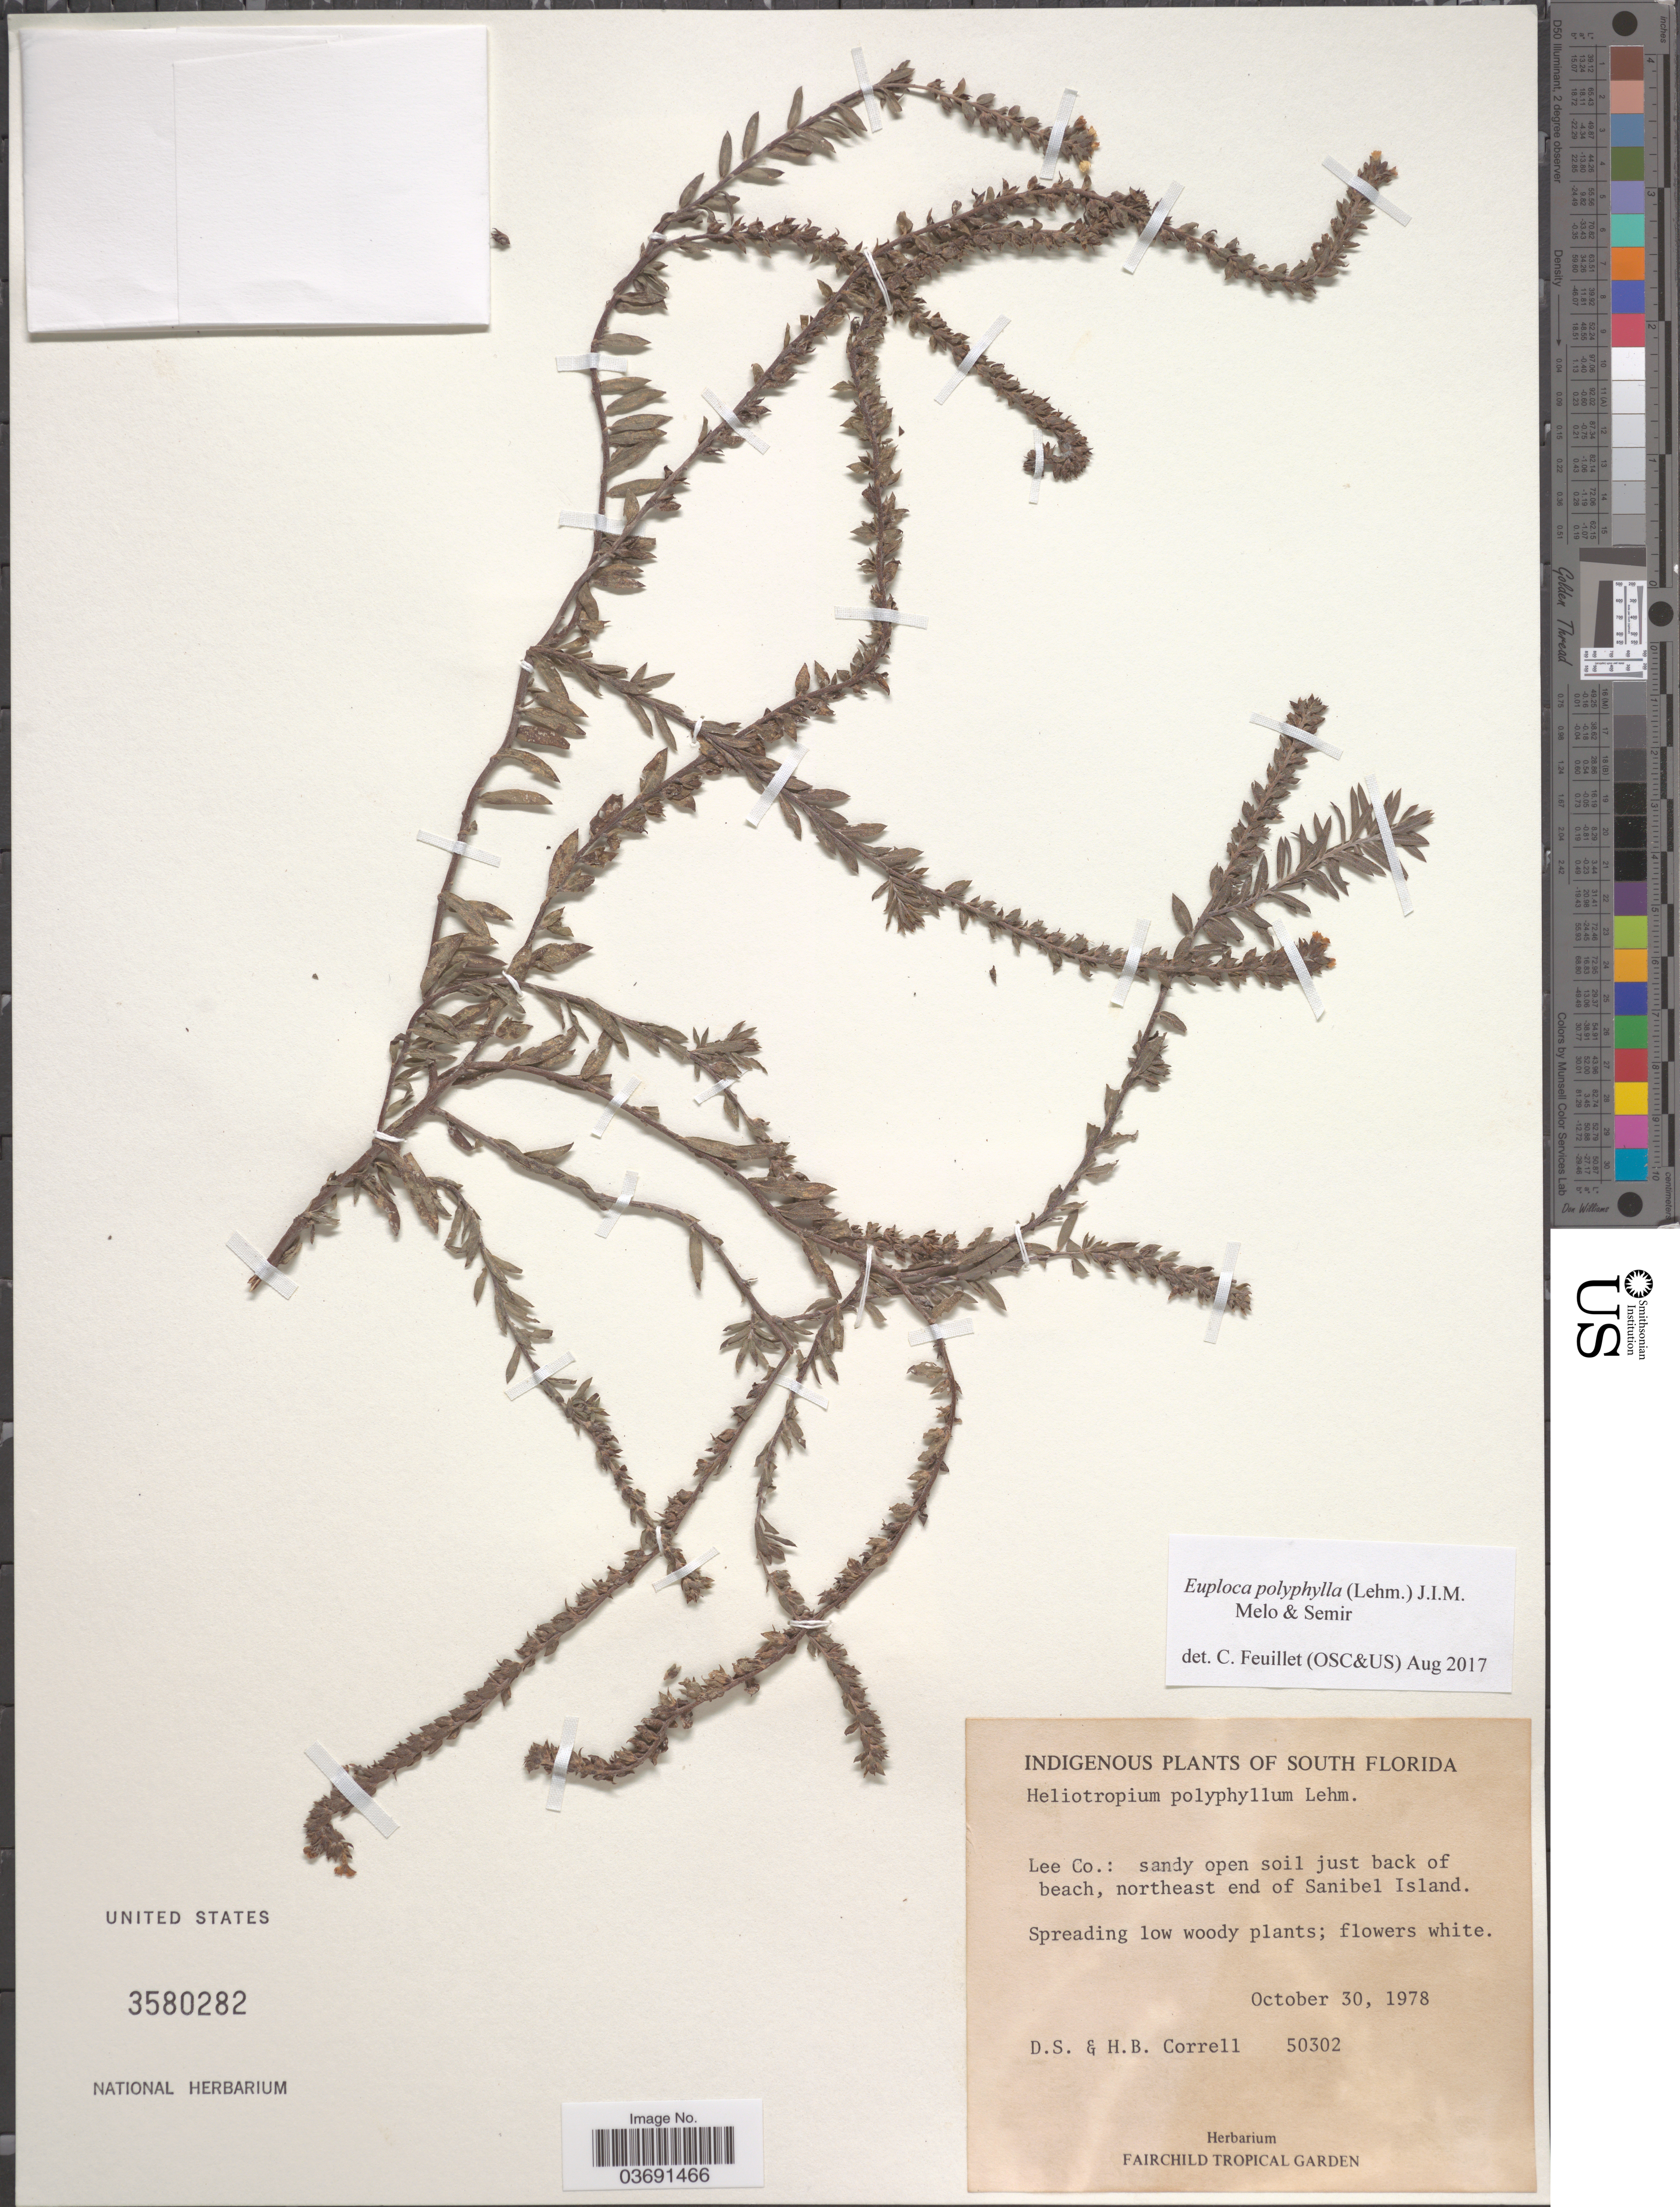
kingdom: Plantae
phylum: Tracheophyta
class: Magnoliopsida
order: Boraginales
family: Heliotropiaceae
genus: Euploca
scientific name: Euploca polyphylla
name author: (Lehm.) J.I.M. Melo & Semir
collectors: D. S. Correll & H. Correll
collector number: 50302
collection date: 1978-10-30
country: United States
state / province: Florida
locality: South Florida. Lee Co.: sandy open soil just back of beach, northeast end of Sanibel Island.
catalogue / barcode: US 3580282